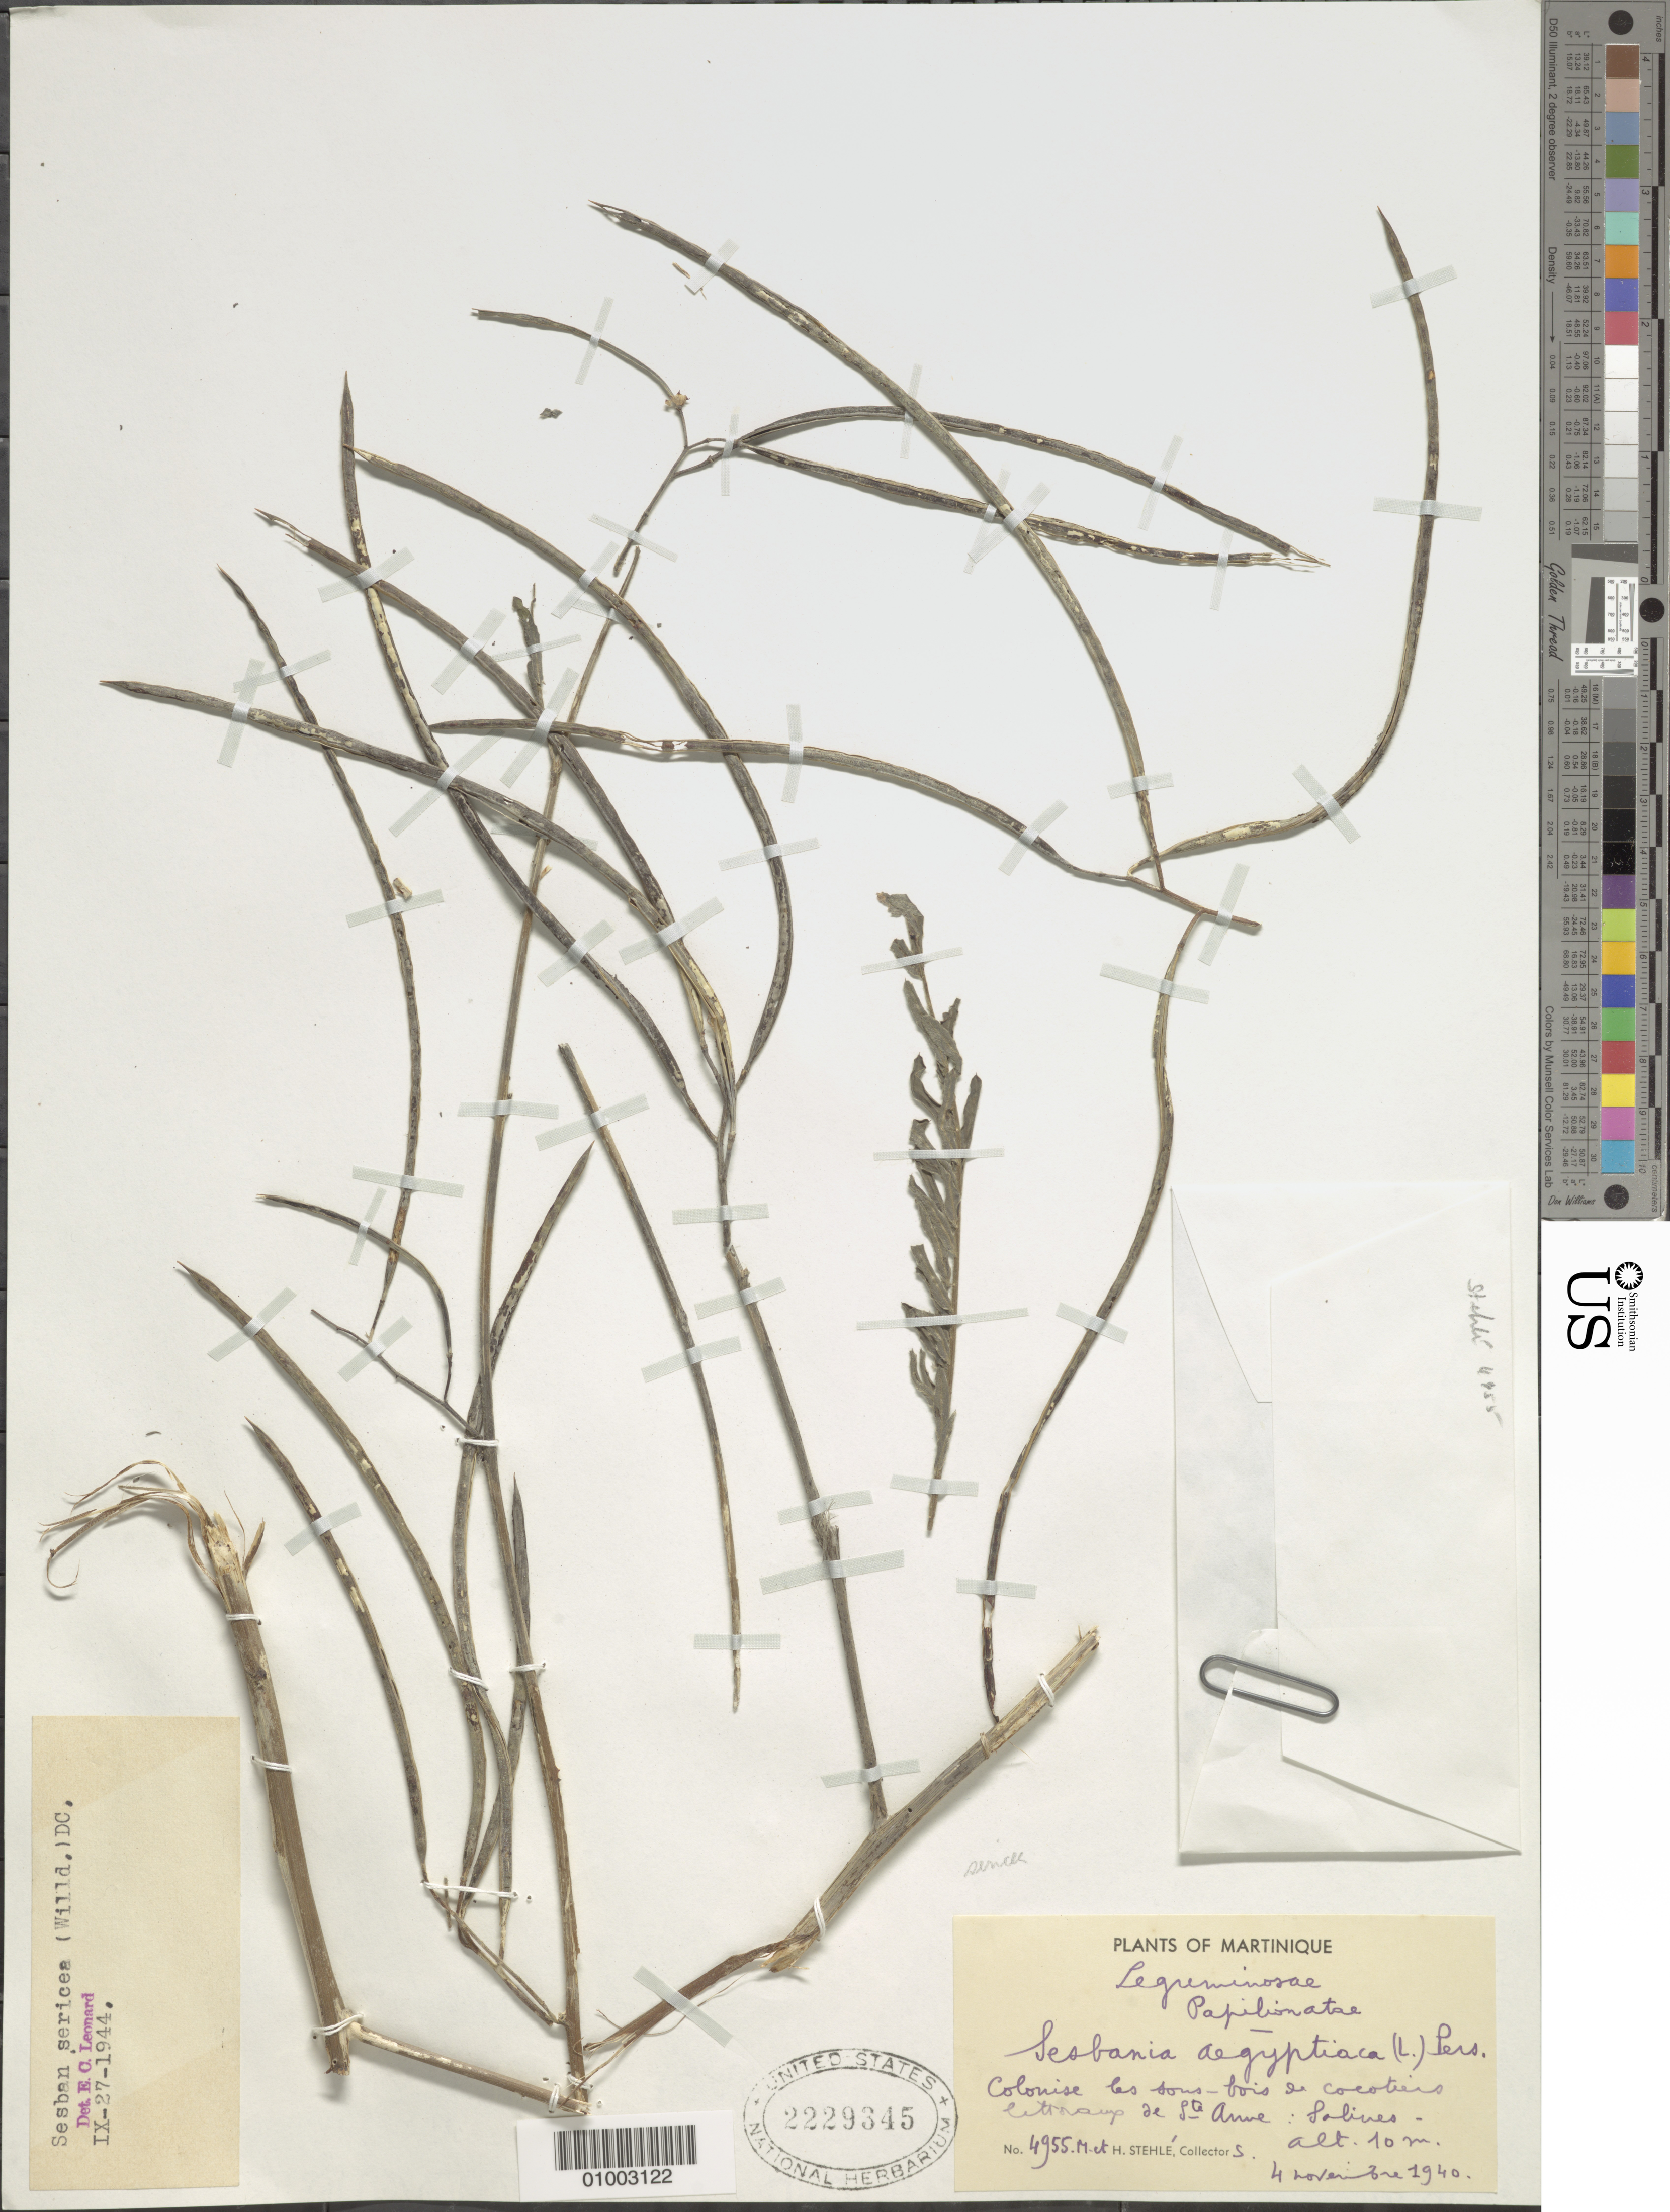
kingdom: Plantae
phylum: Tracheophyta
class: Magnoliopsida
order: Fabales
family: Fabaceae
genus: Sesbania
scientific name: Sesbania sericea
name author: (Willd.) Link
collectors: H. Stehlé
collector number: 4955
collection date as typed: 04 Nov 1940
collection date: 1940-11-04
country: Martinique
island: Martinique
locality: St. Anne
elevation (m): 10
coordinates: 0 N, 0 E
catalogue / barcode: US 2229345